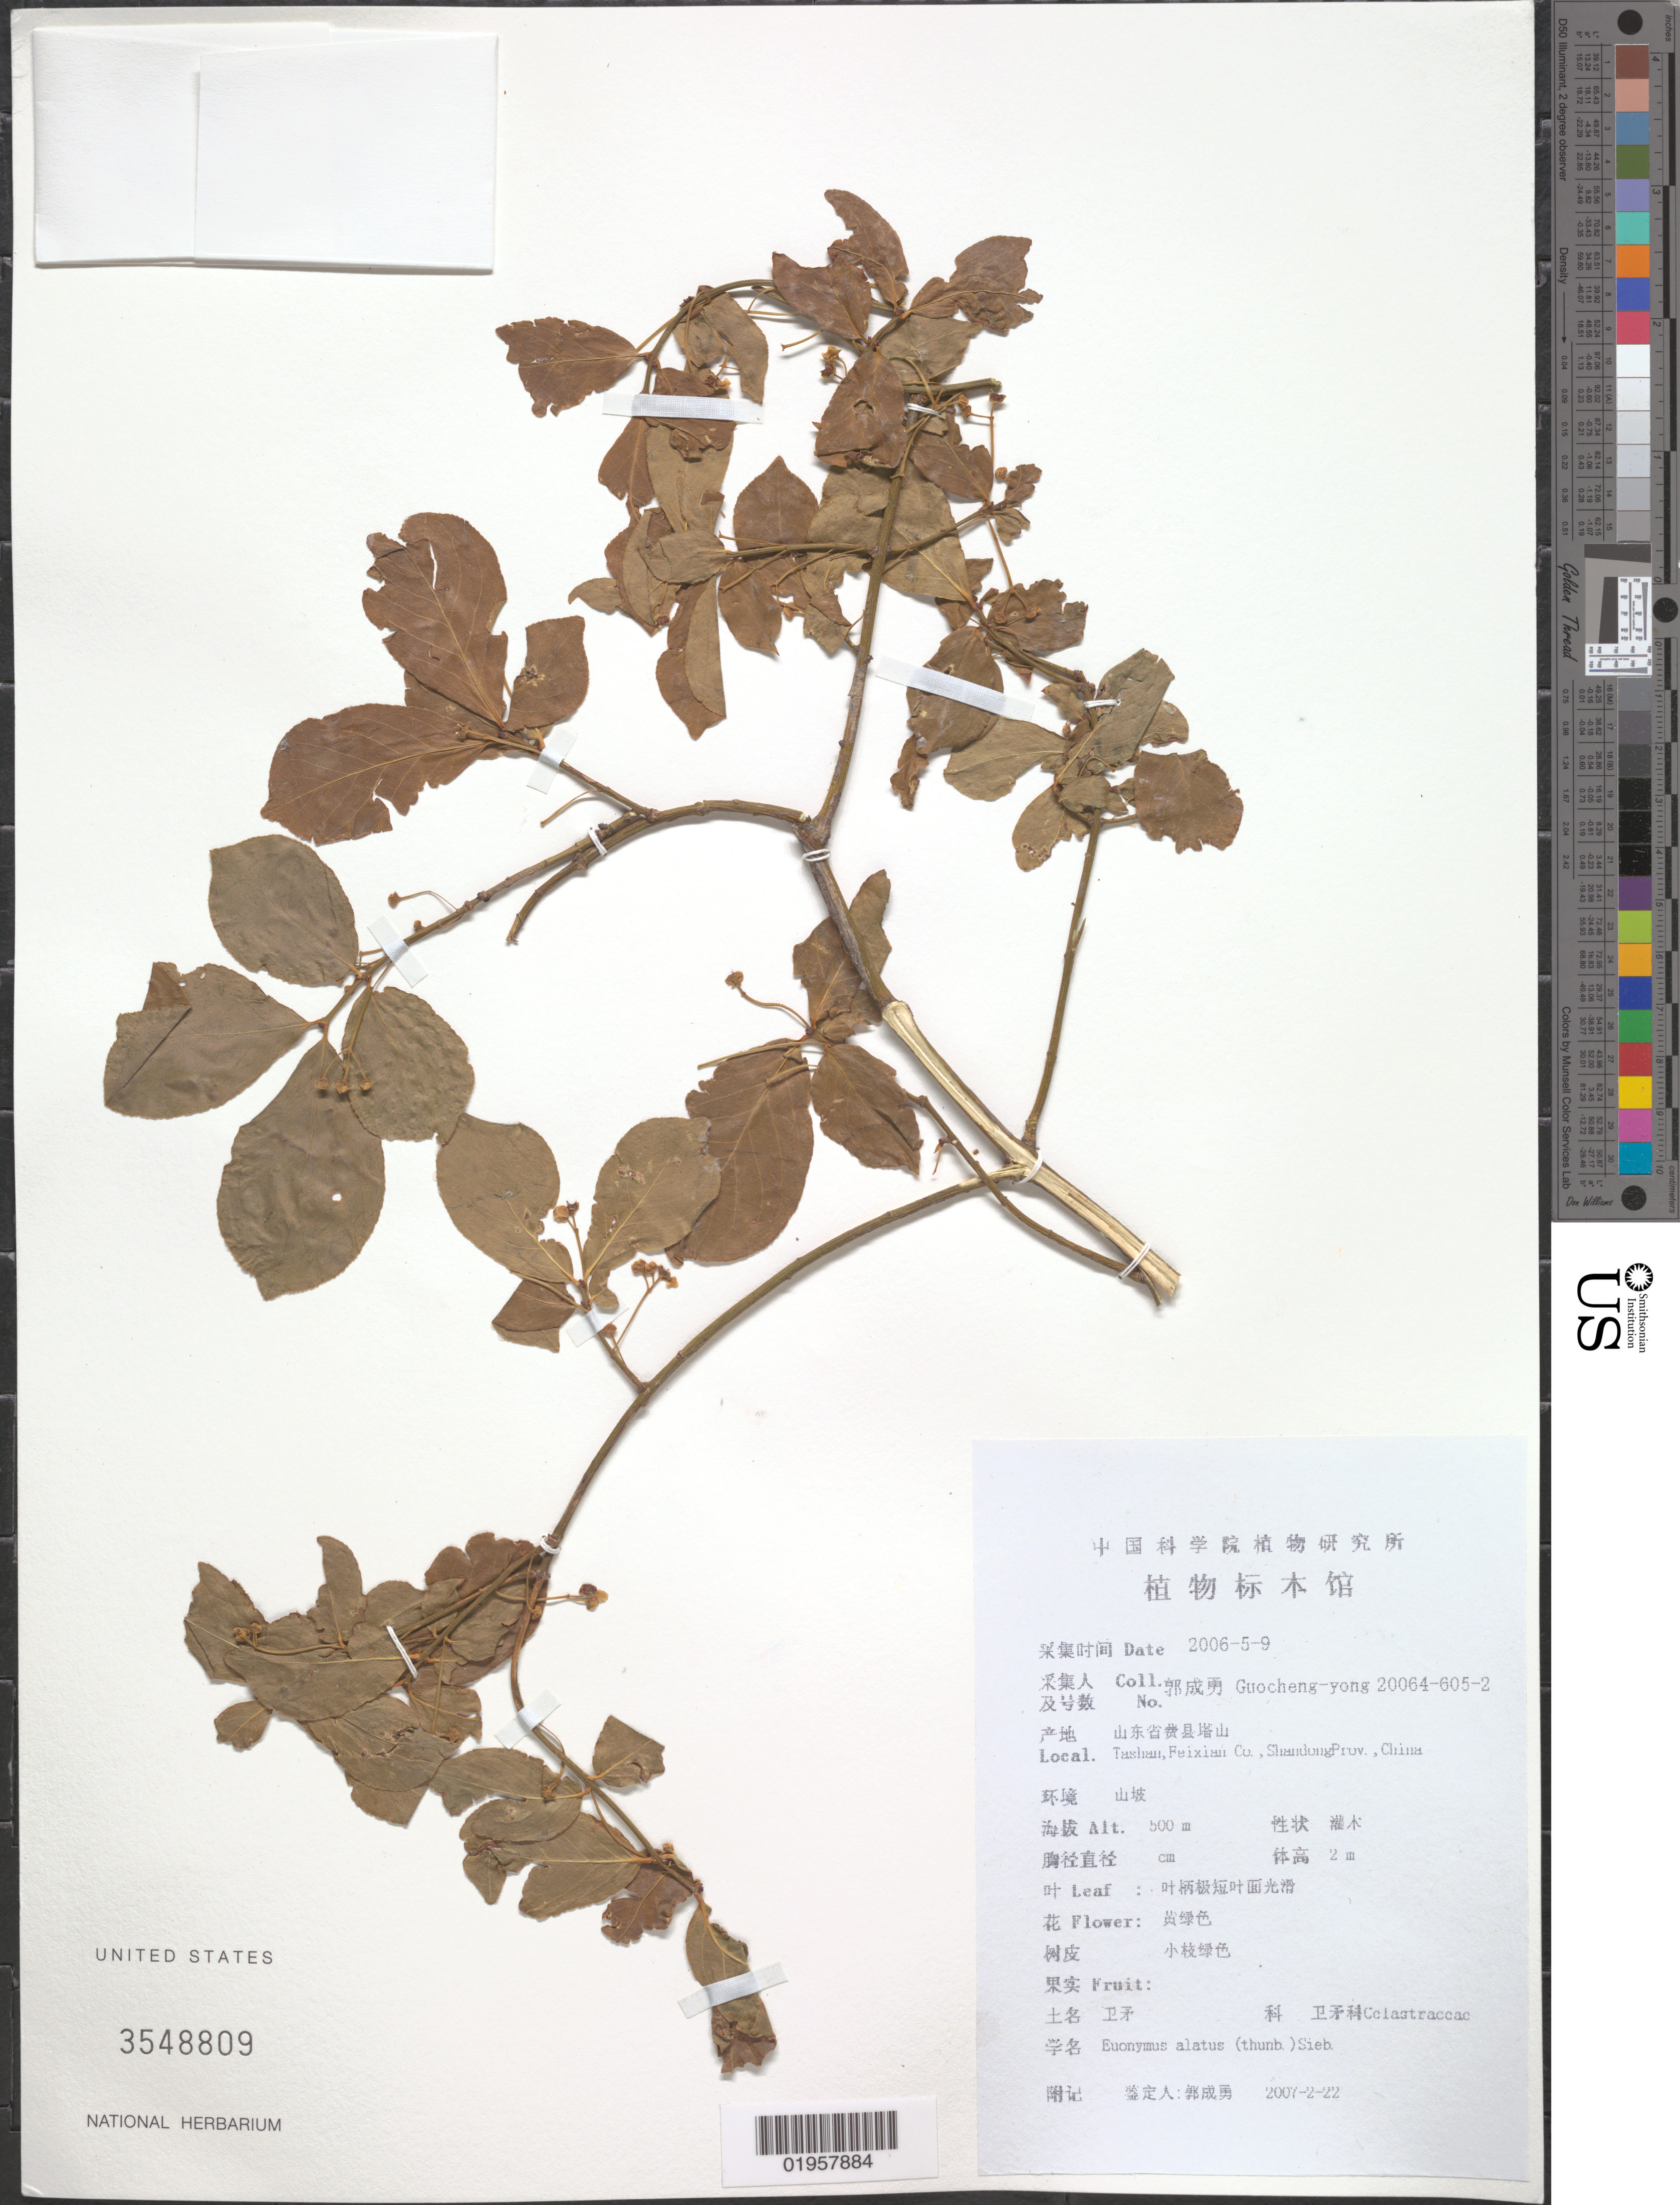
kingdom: Plantae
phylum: Tracheophyta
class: Magnoliopsida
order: Celastrales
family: Celastraceae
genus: Euonymus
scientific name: Euonymus alatus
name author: (Thunb.) Siebold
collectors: Guo cheng-yong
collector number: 20064-605-2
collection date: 2006-05-09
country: China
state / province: Shandong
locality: Feixian Co., Tashan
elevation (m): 500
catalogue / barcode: US 3548809